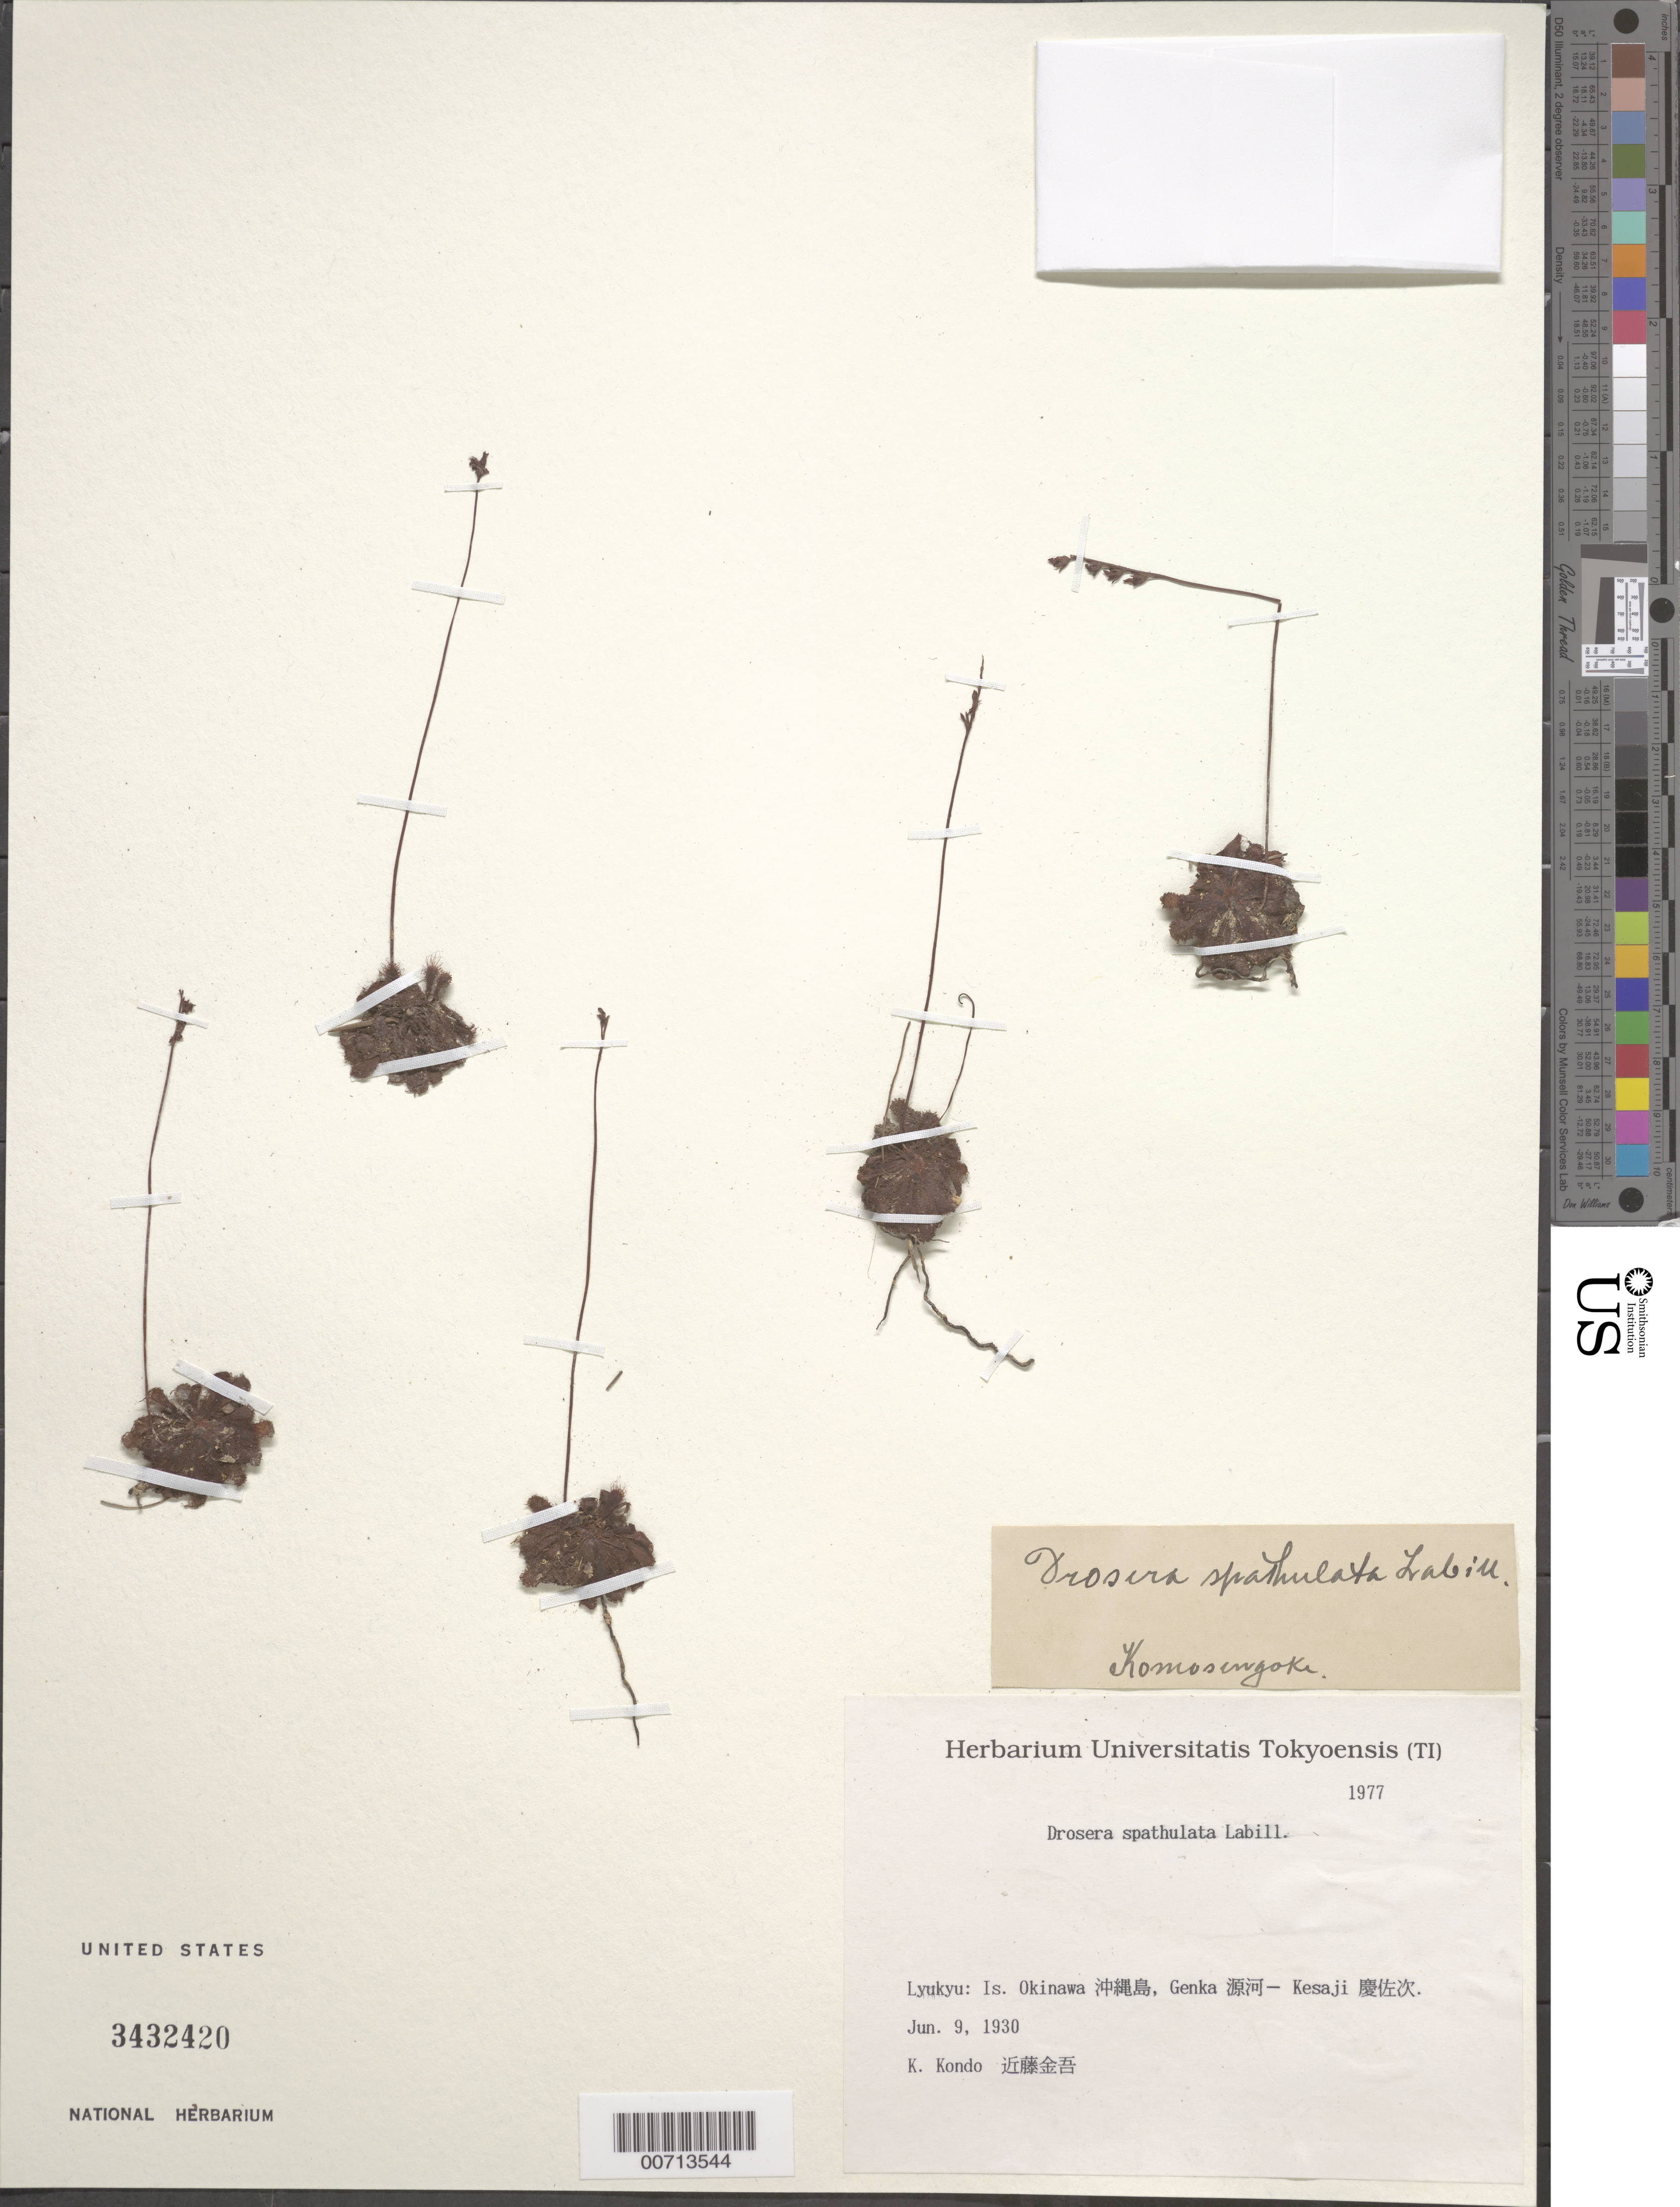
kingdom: Plantae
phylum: Tracheophyta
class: Magnoliopsida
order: Caryophyllales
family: Droseraceae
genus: Drosera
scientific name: Drosera spathulata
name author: Labill.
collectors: K. Kondo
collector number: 1977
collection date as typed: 09 Jun 1930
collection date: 1930-06-09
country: Japan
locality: Lyukyu, Okinawa Is., Genka, Kesaji.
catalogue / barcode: US 3432420